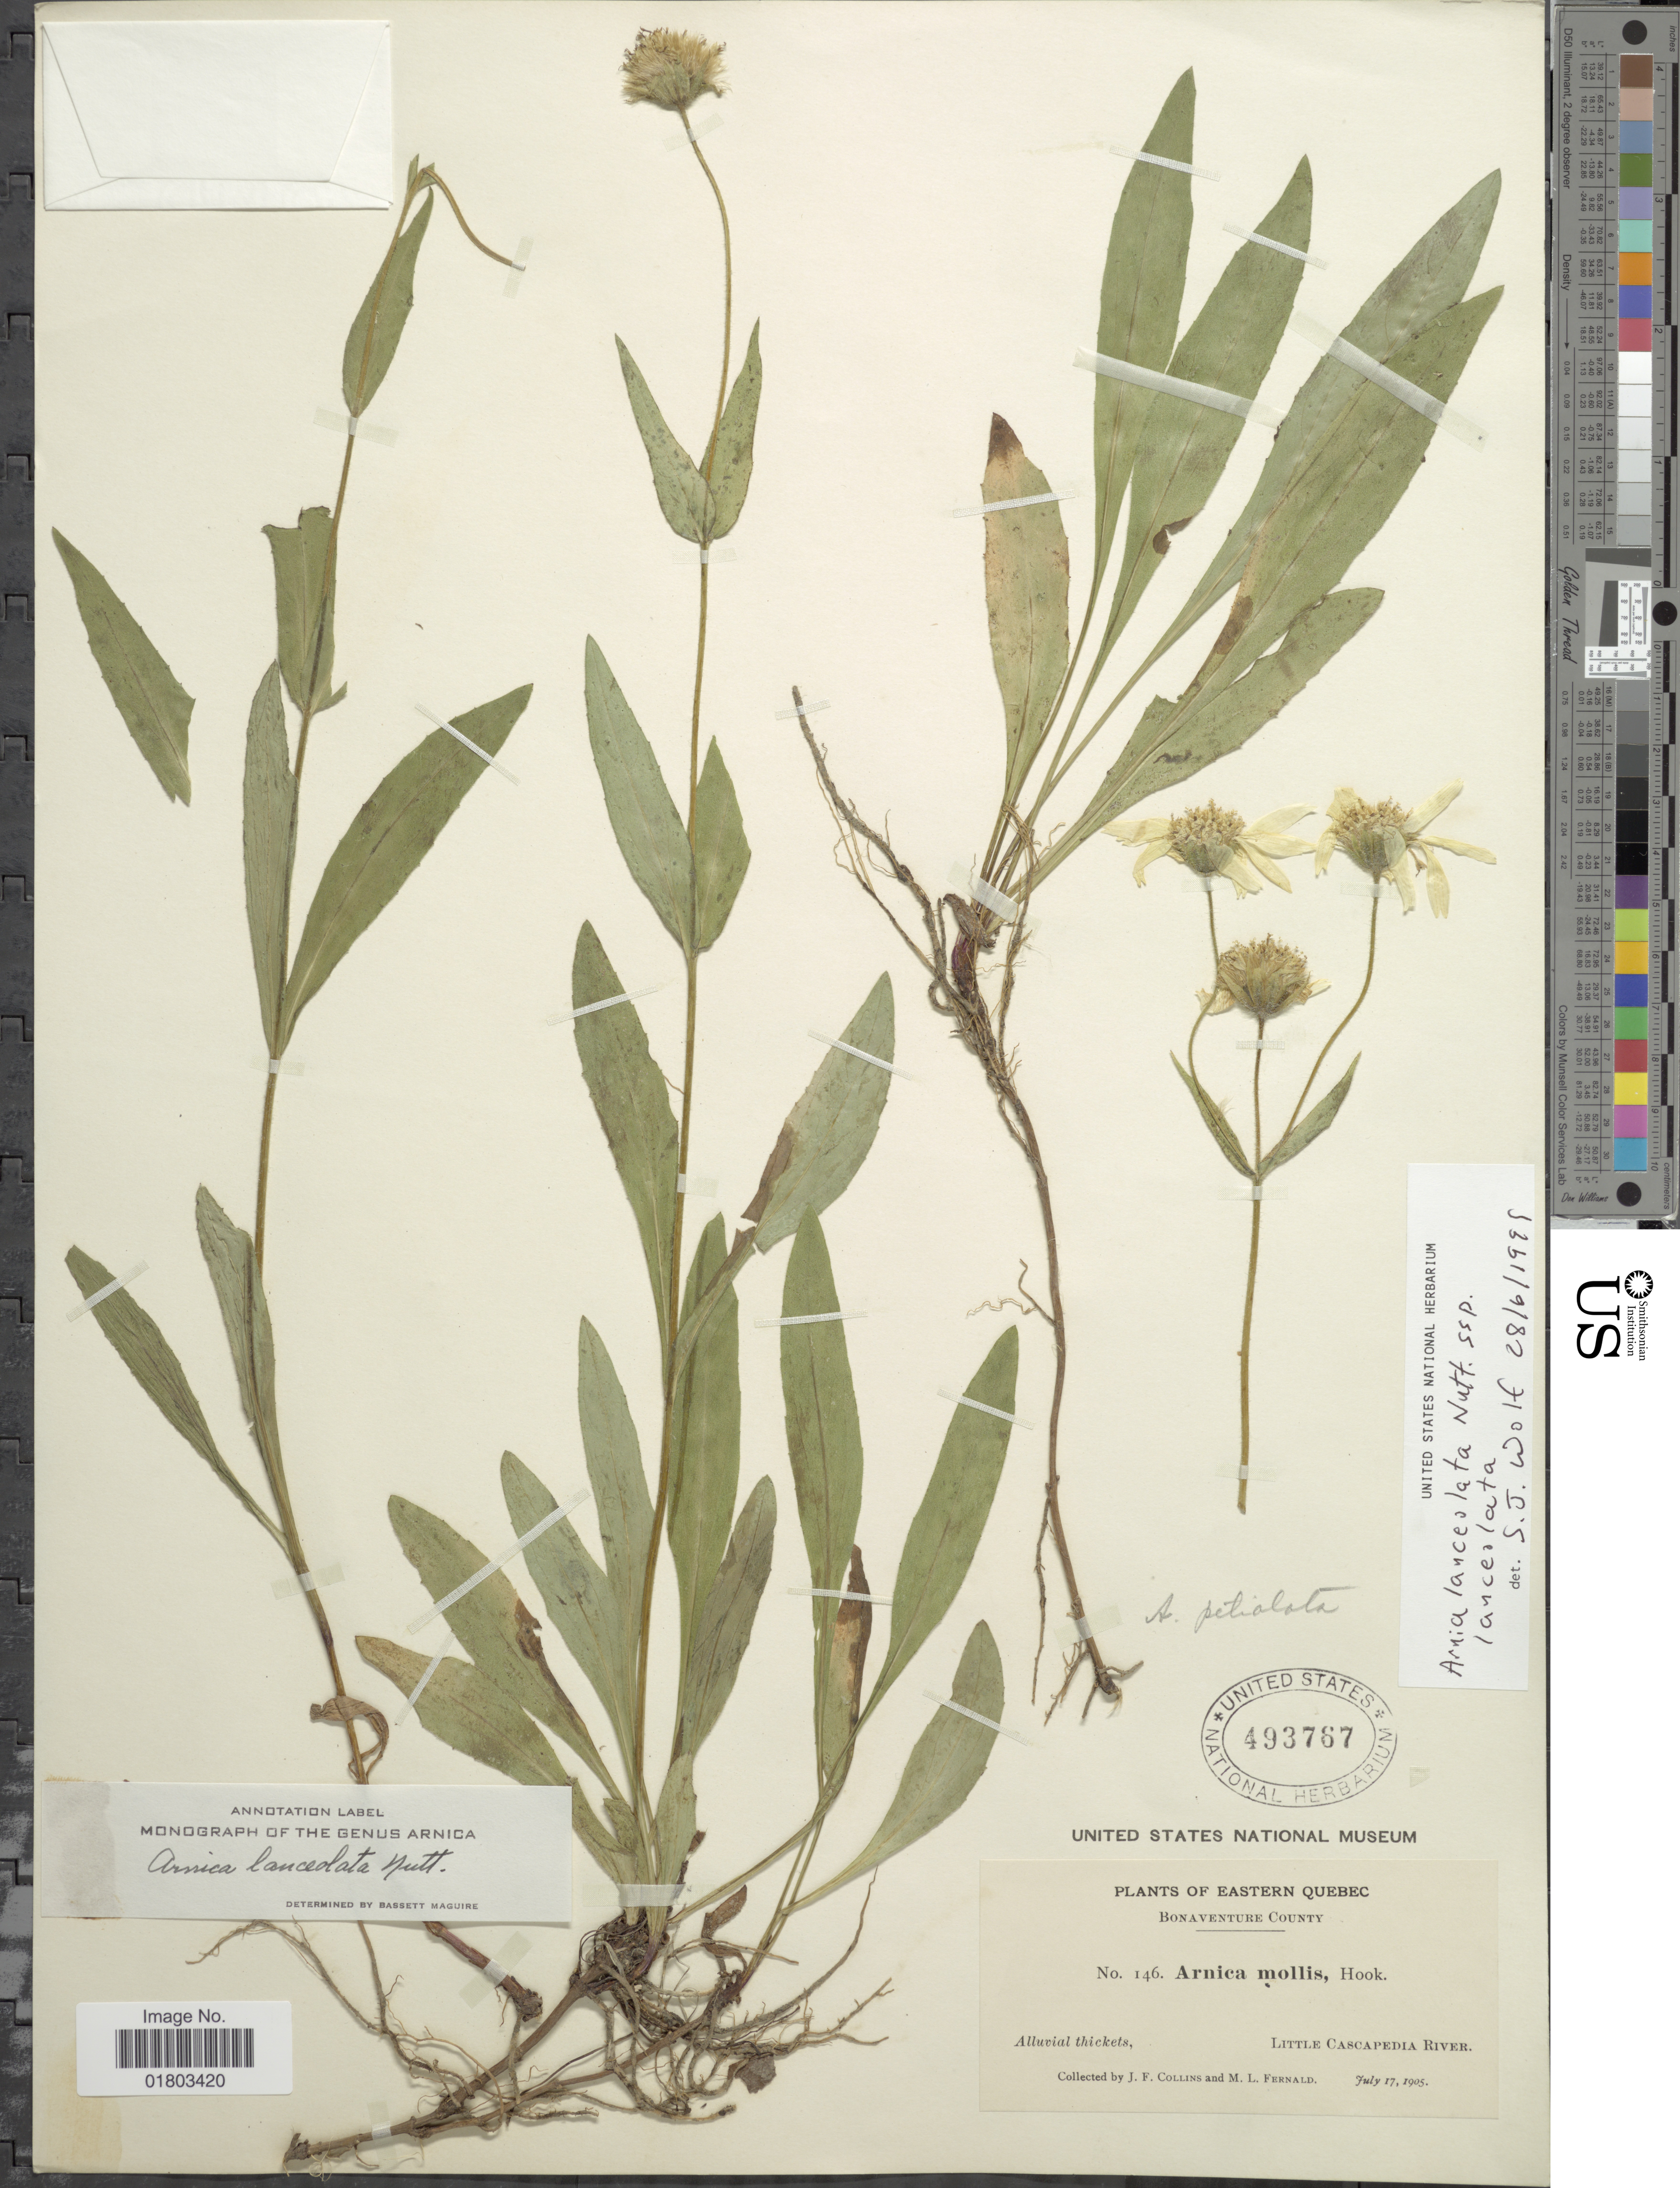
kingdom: Plantae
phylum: Tracheophyta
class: Magnoliopsida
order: Asterales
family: Asteraceae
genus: Arnica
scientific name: Arnica lanceolata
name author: Nutt.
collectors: J. Collins & M. L. Fernald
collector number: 146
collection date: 1905-07-17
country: Canada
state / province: Quebec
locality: Eastern Quebec, Bonaventure County, Alluvial thickets, Little Cascapedia River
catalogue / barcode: US 493767